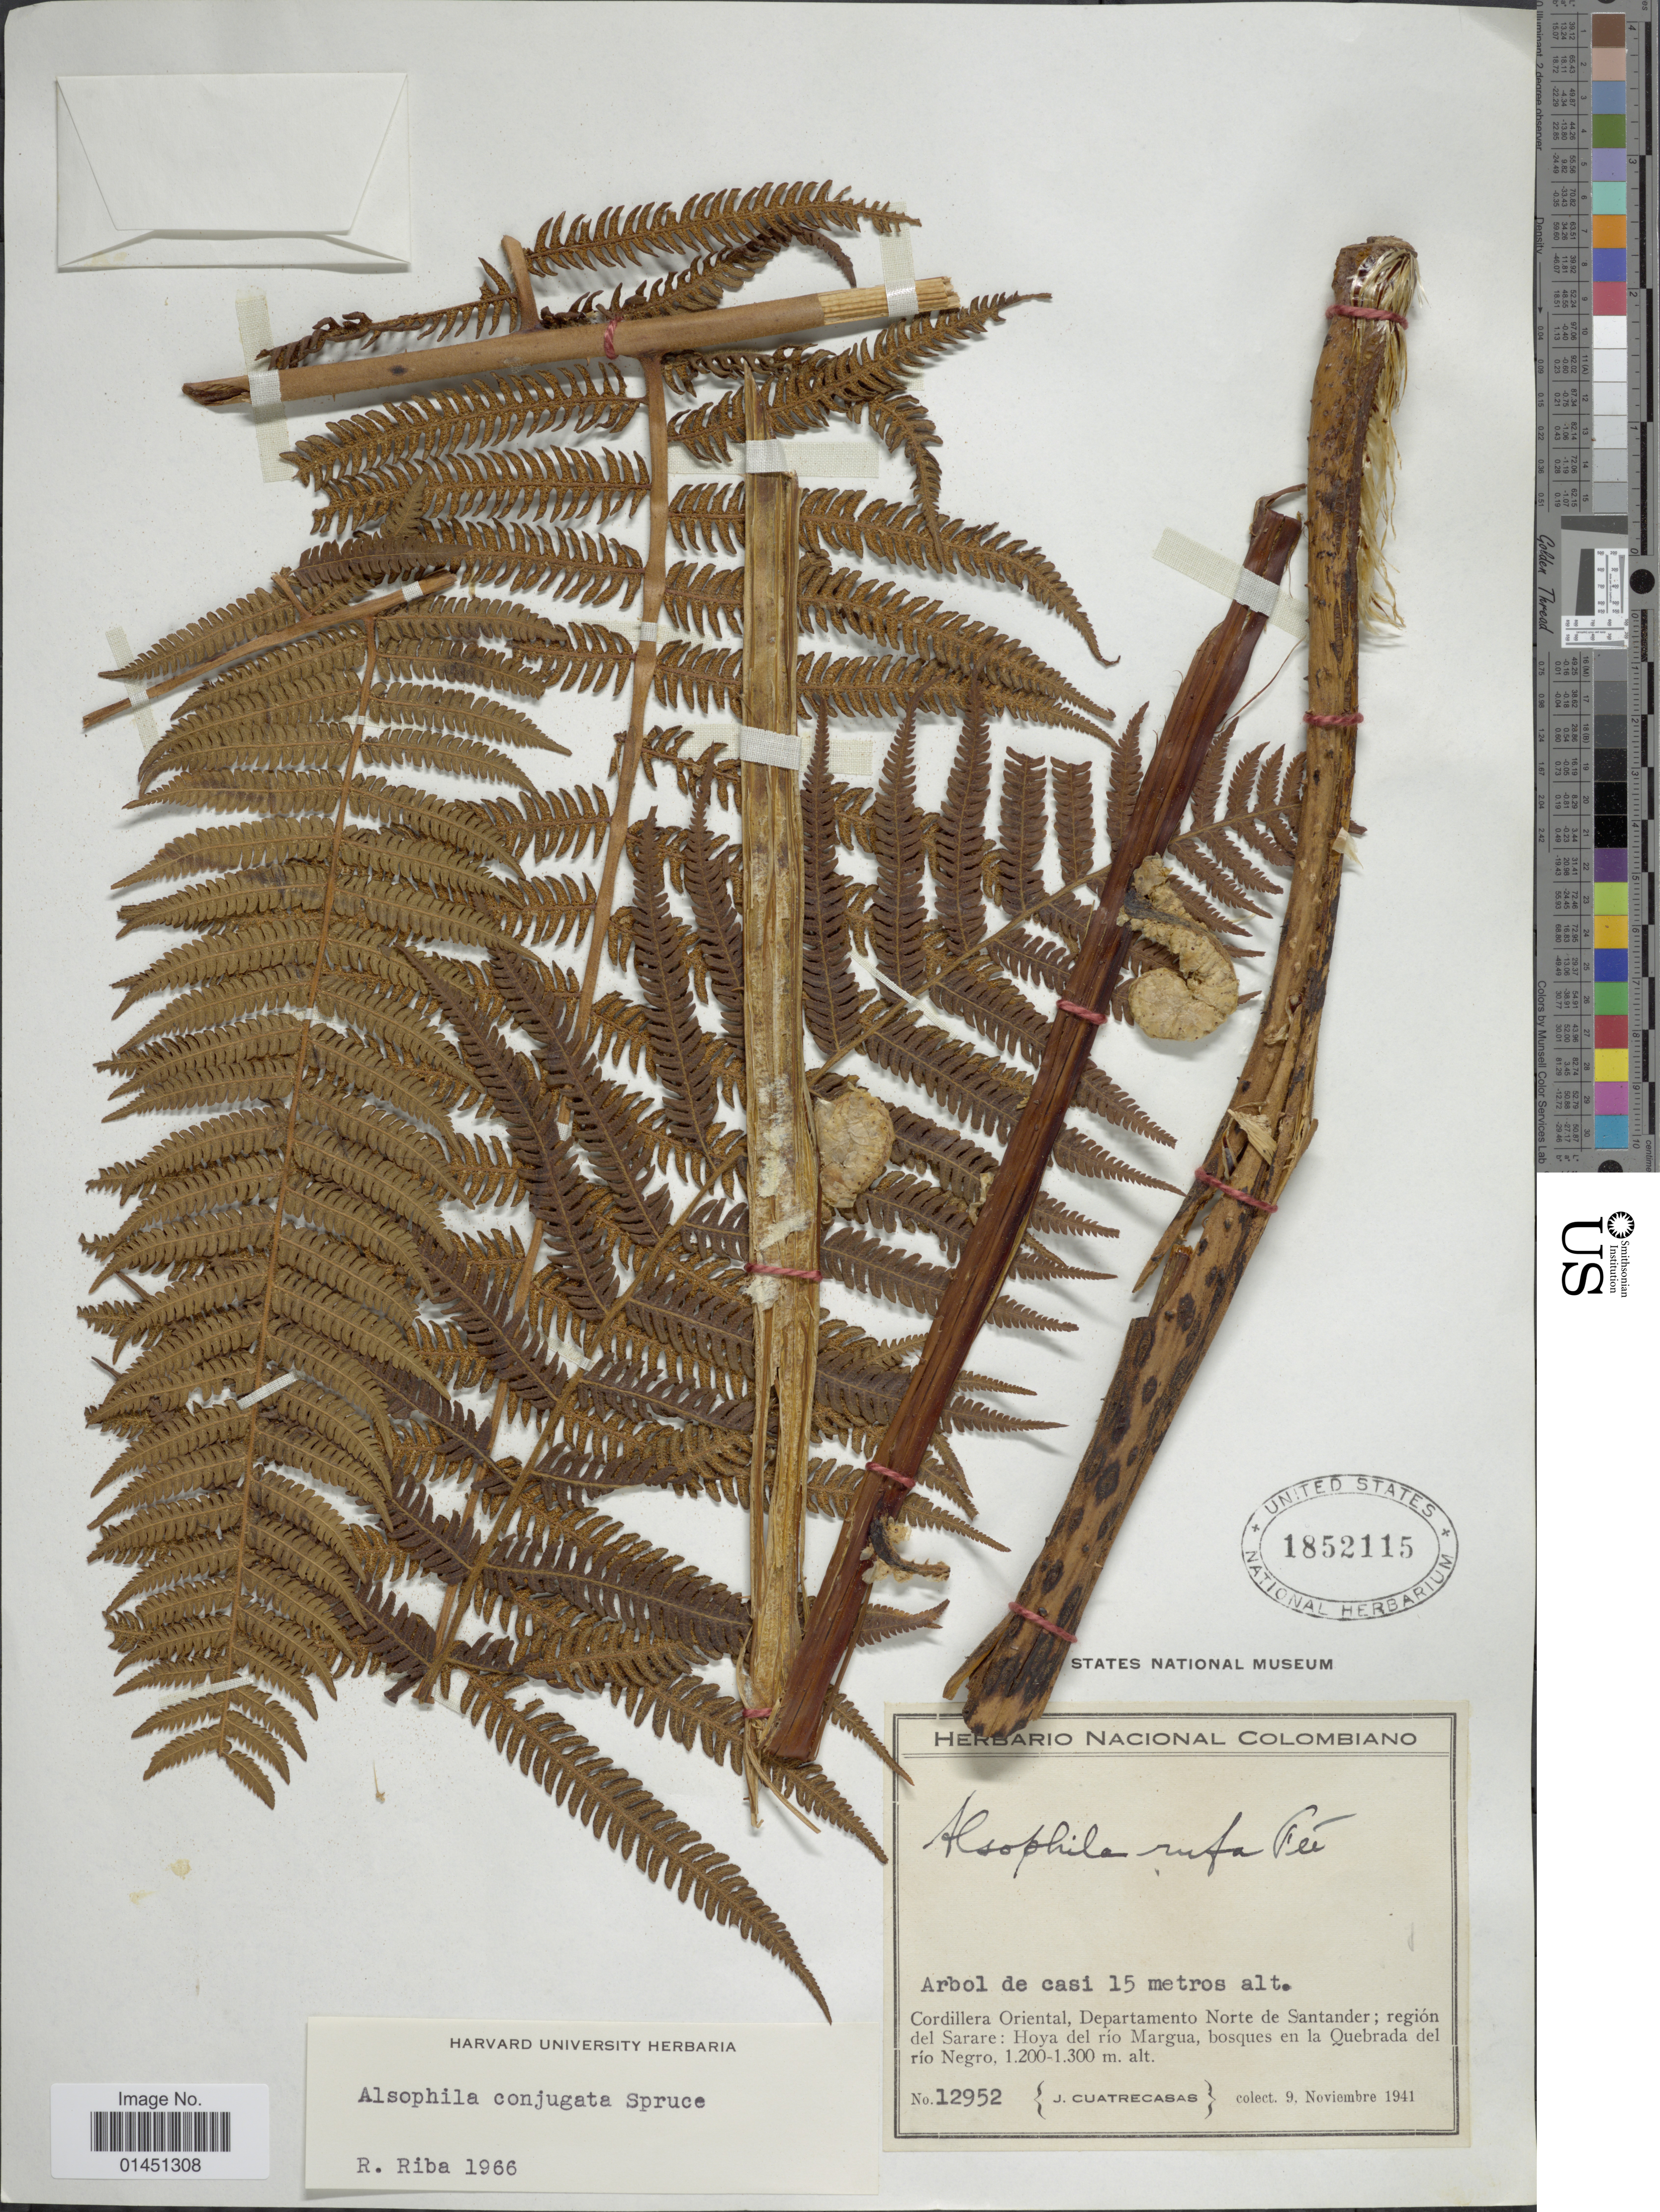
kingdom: Plantae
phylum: Tracheophyta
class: Polypodiopsida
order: Cyatheales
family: Cyatheaceae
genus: Cyathea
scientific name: Cyathea conjugata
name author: (Hook.) Domin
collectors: J. Cuatrecasas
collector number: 12952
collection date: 1941-11-09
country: Colombia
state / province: Norte de Santander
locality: Cordillera Oriental; region del Sarare: Hoya del rio Margua. bosques en la Quebrada del rio Negro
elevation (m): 1200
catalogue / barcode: US 1852115